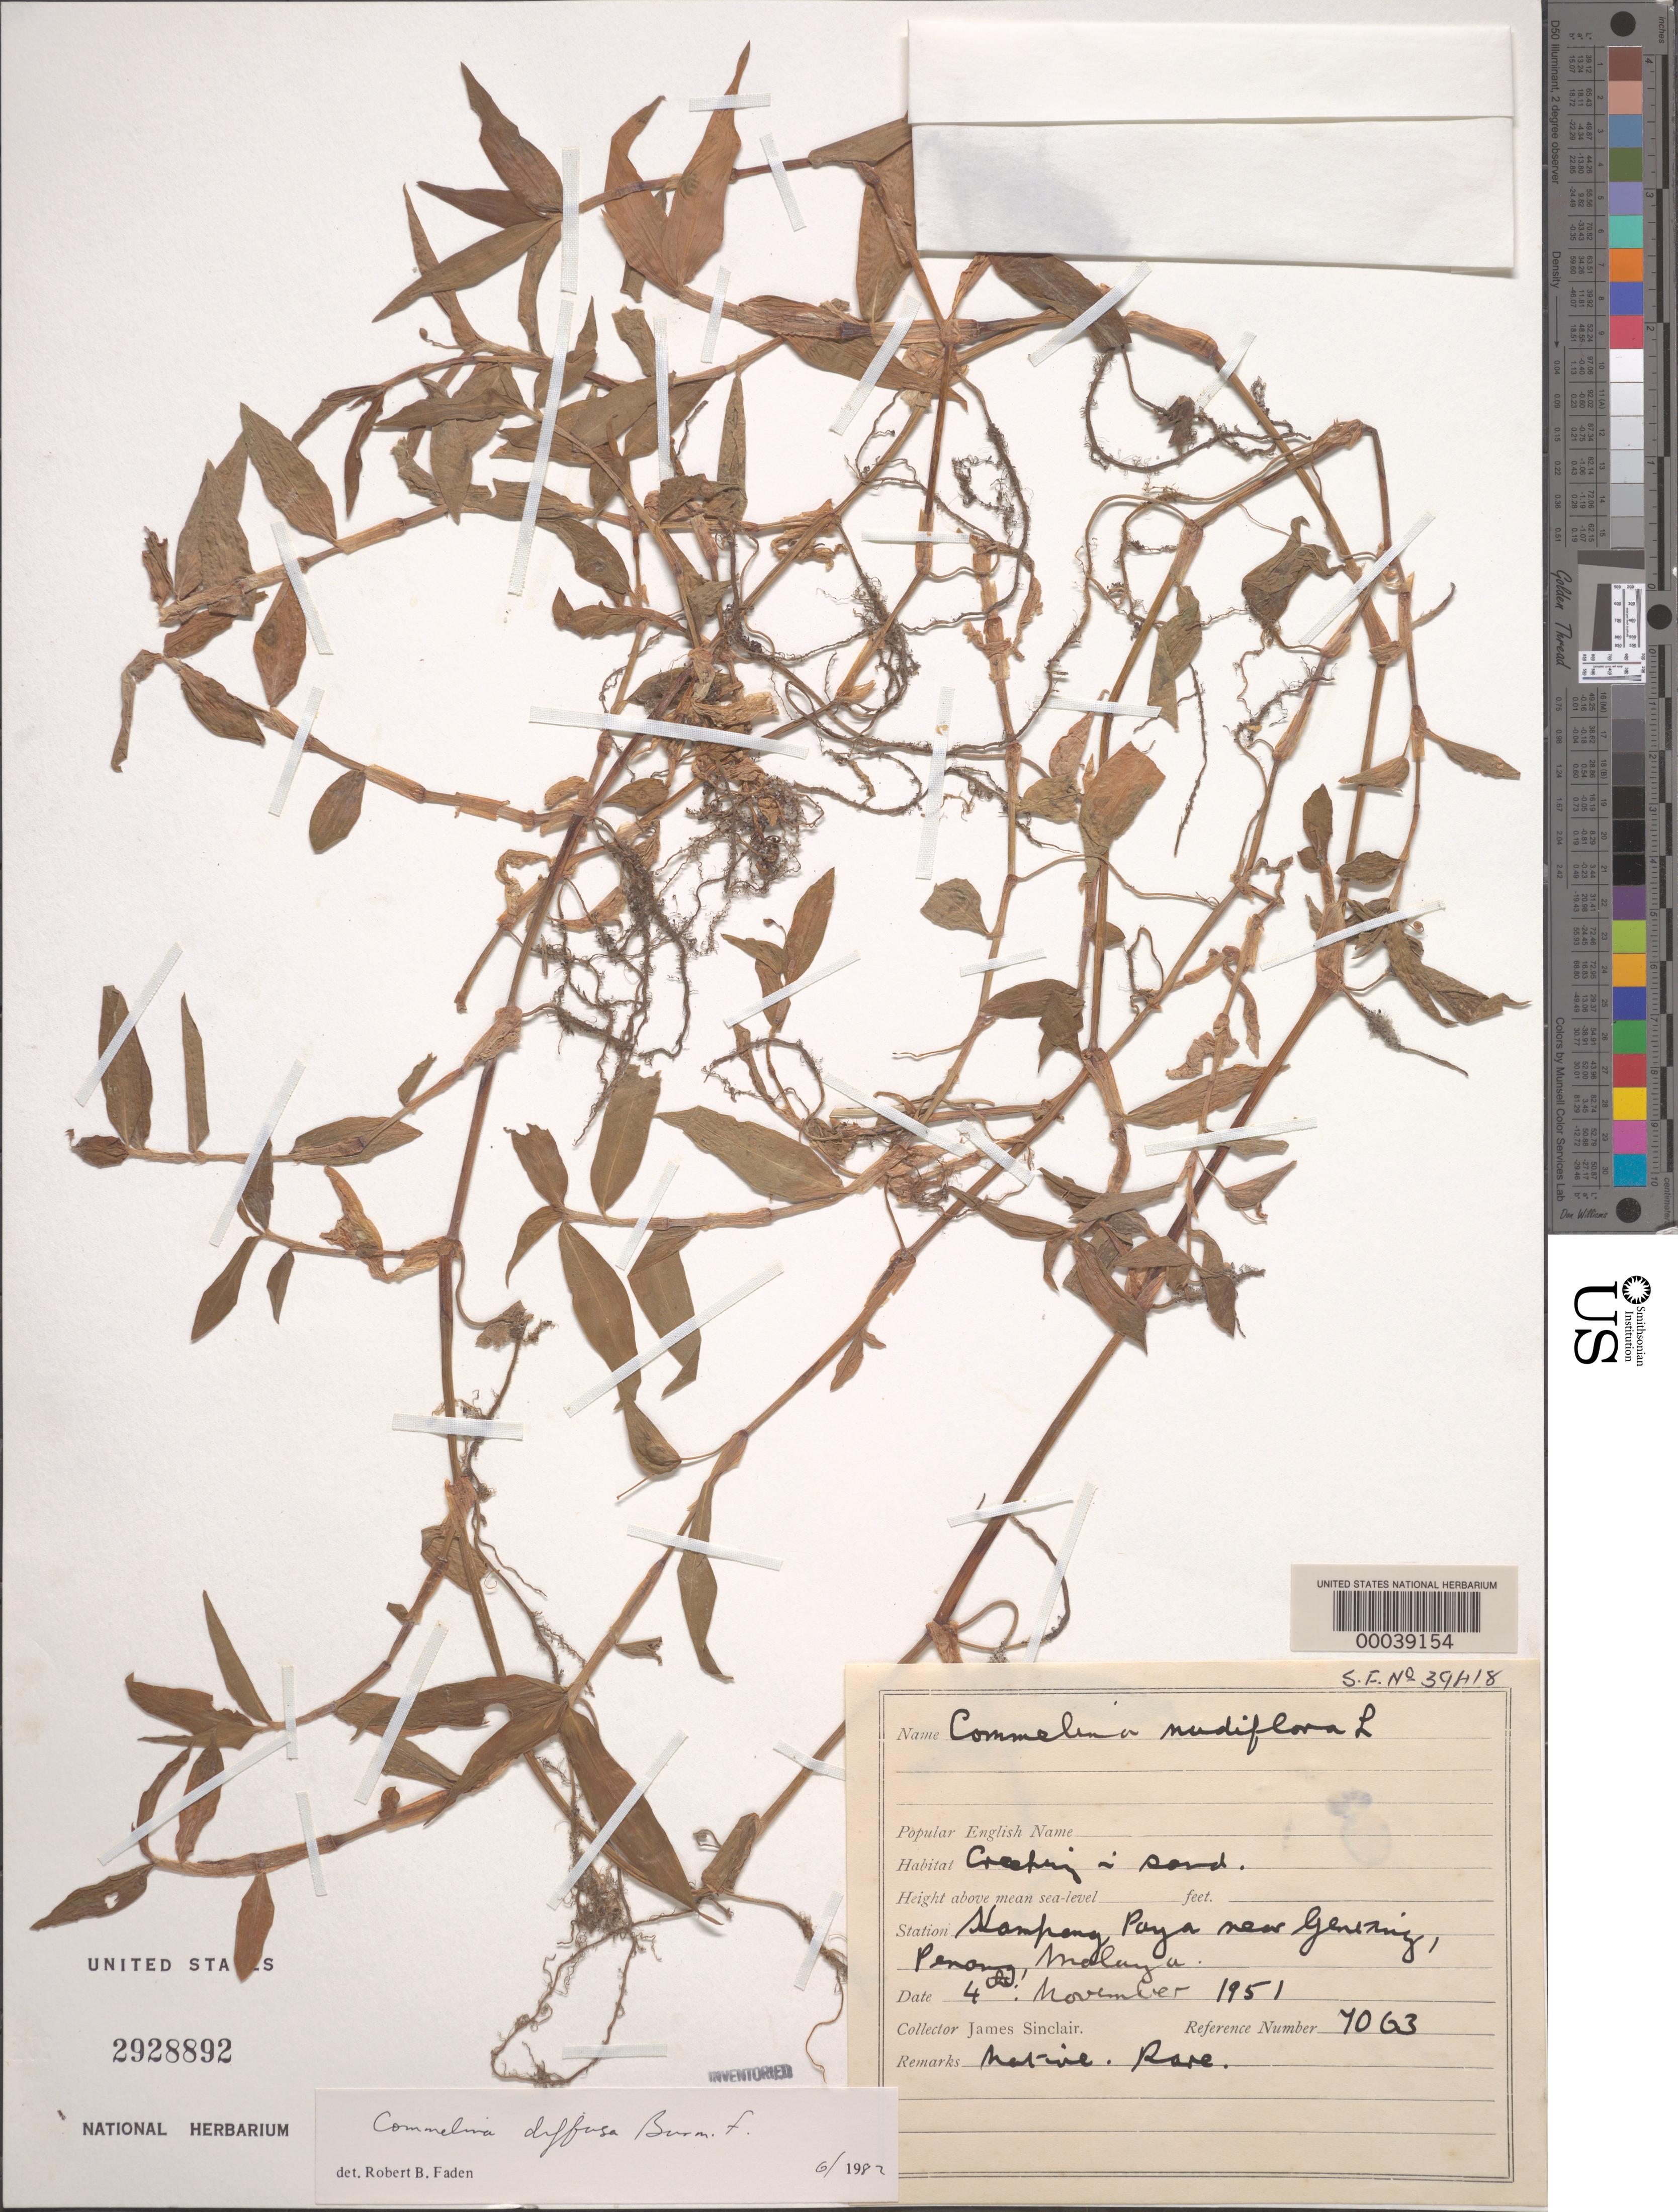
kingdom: Plantae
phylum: Tracheophyta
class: Liliopsida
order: Commelinales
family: Commelinaceae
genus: Commelina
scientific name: Commelina diffusa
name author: Burm. f.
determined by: Faden, Robert B., (US), Smithsonian Institution - National Museum of Natural History (UNITED STATES)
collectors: J. Sinclair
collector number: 7063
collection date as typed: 04 Nov 1951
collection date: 1951-11-04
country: Malaysia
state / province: Pulau Pinang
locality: Kampong paya [Malay Peninsula]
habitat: Sandy soil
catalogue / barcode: US 2928892